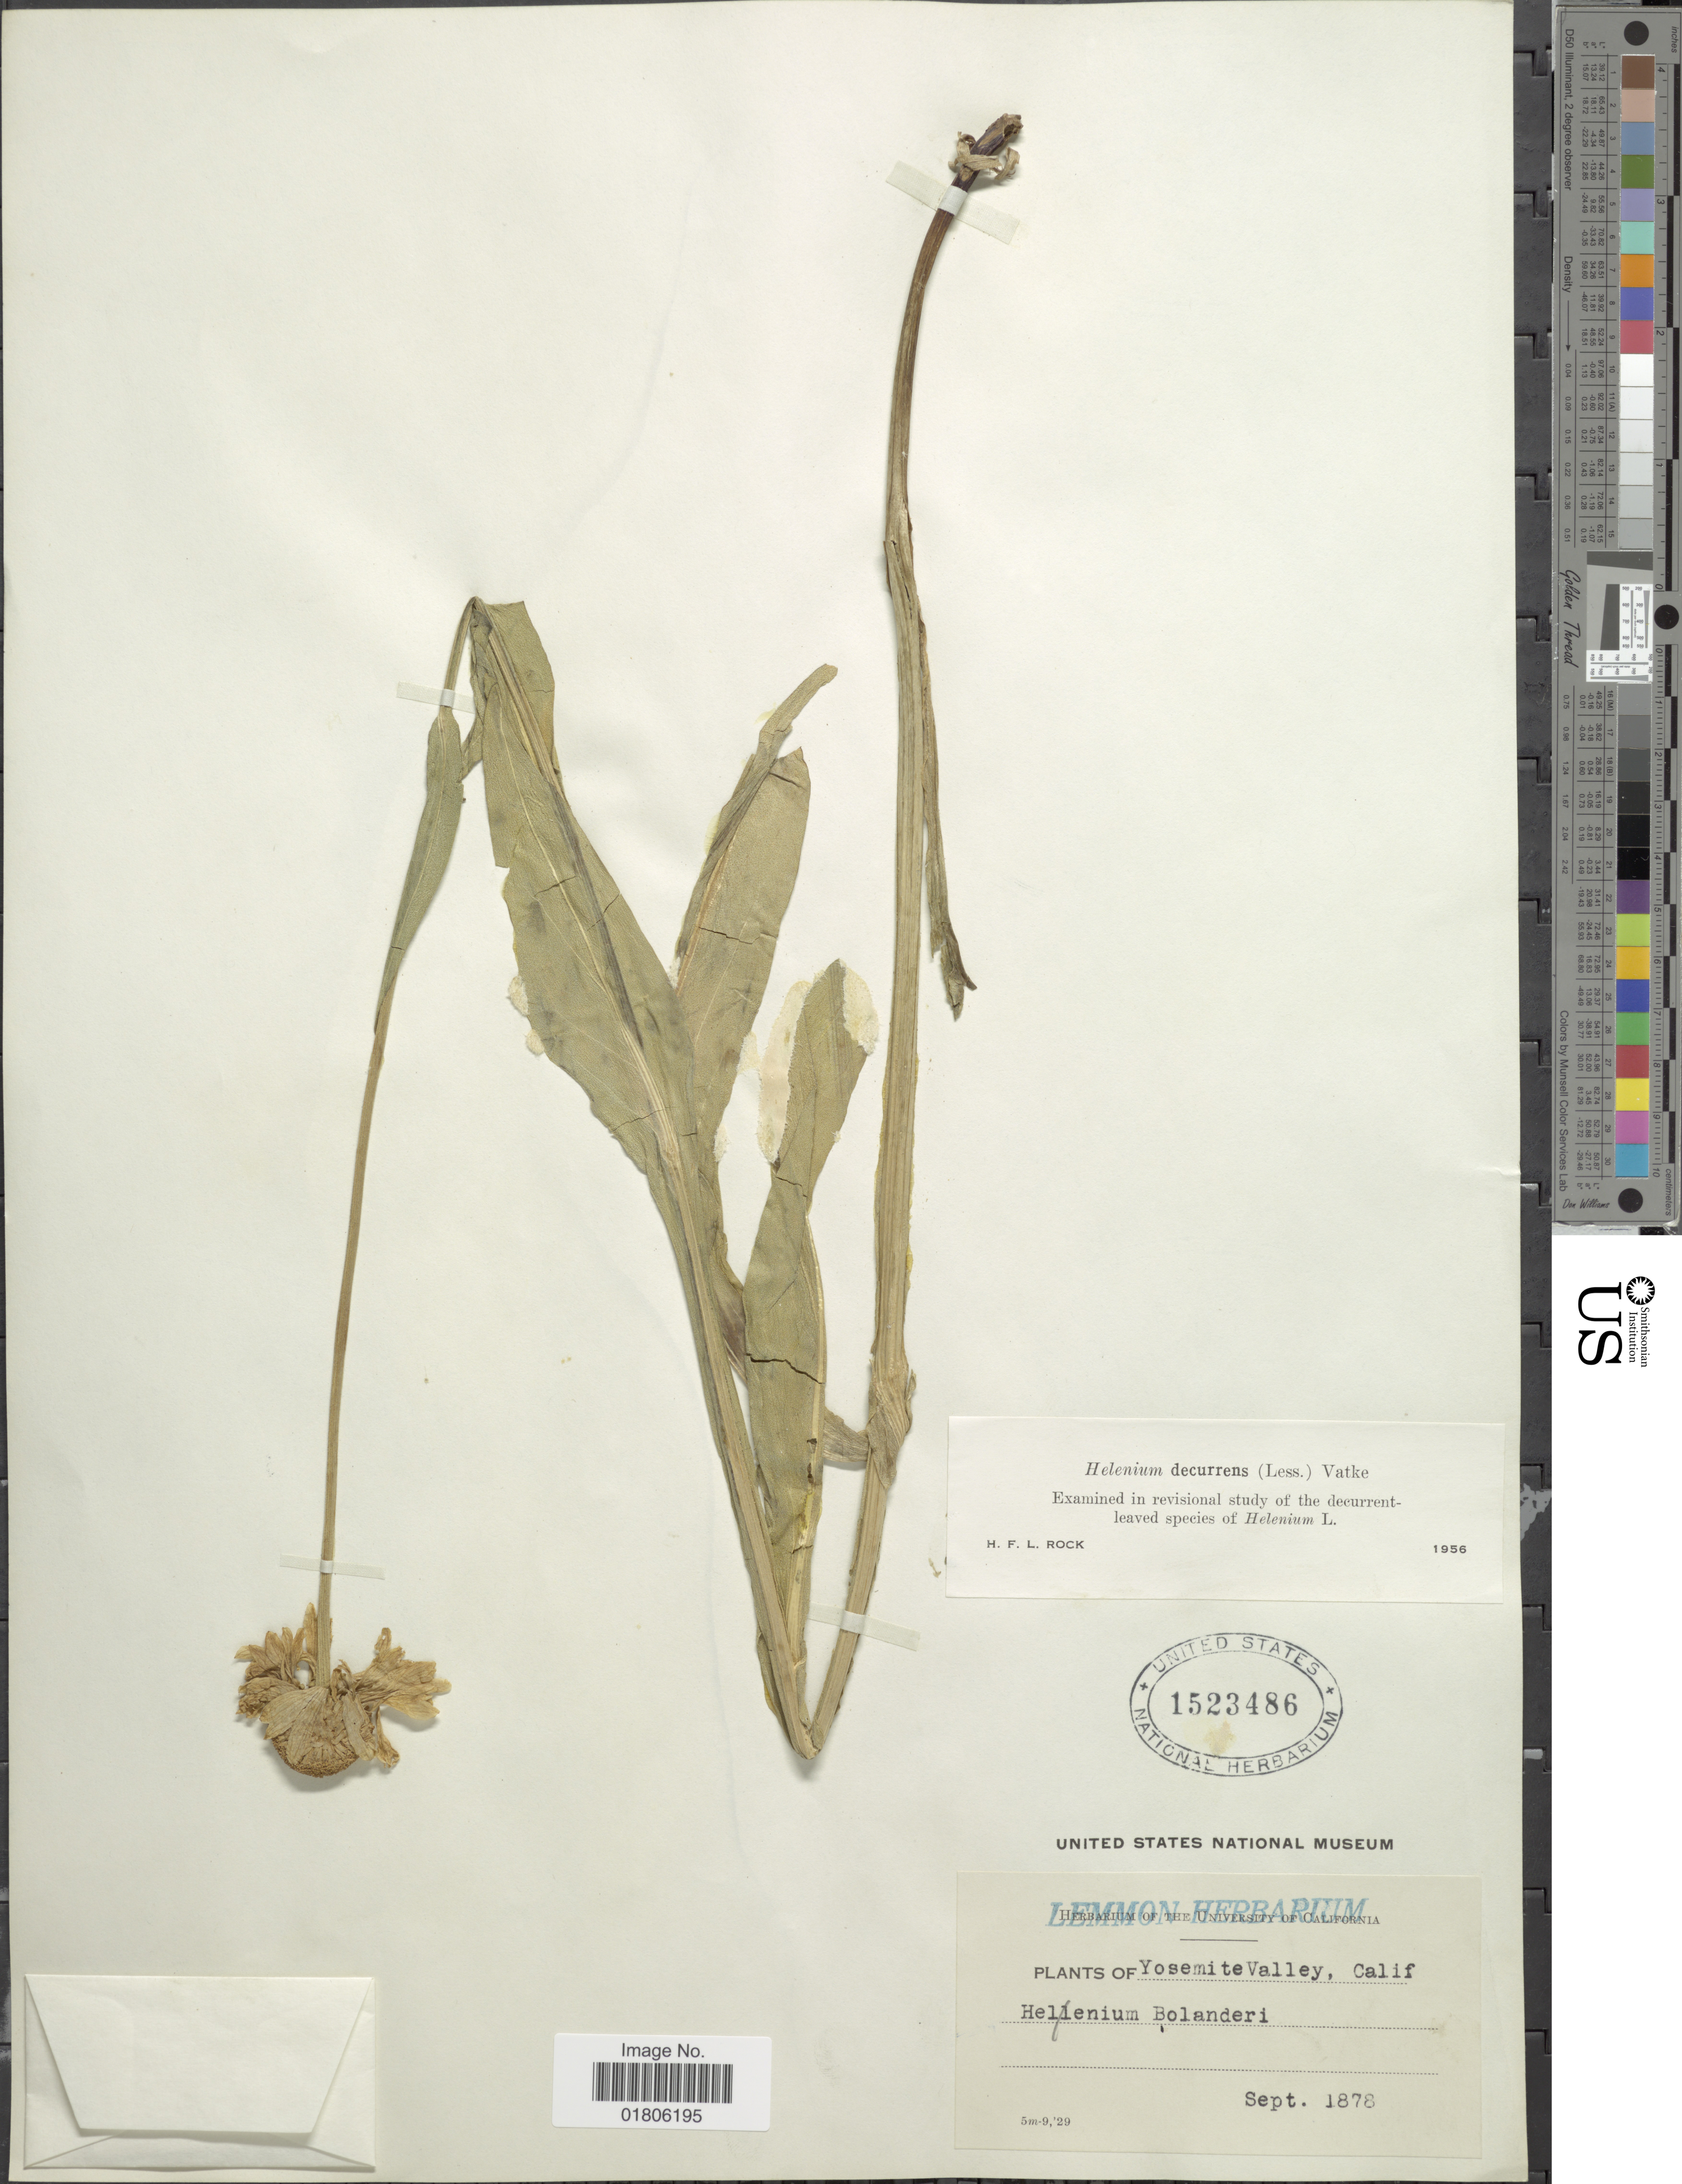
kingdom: Plantae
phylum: Tracheophyta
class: Magnoliopsida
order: Asterales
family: Asteraceae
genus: Helenium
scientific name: Helenium bolanderi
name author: A. Gray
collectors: ex herb. Lemmon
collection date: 1878-09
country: United States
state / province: California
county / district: Mariposa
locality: Yosemite Valley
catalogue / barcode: US 1523486